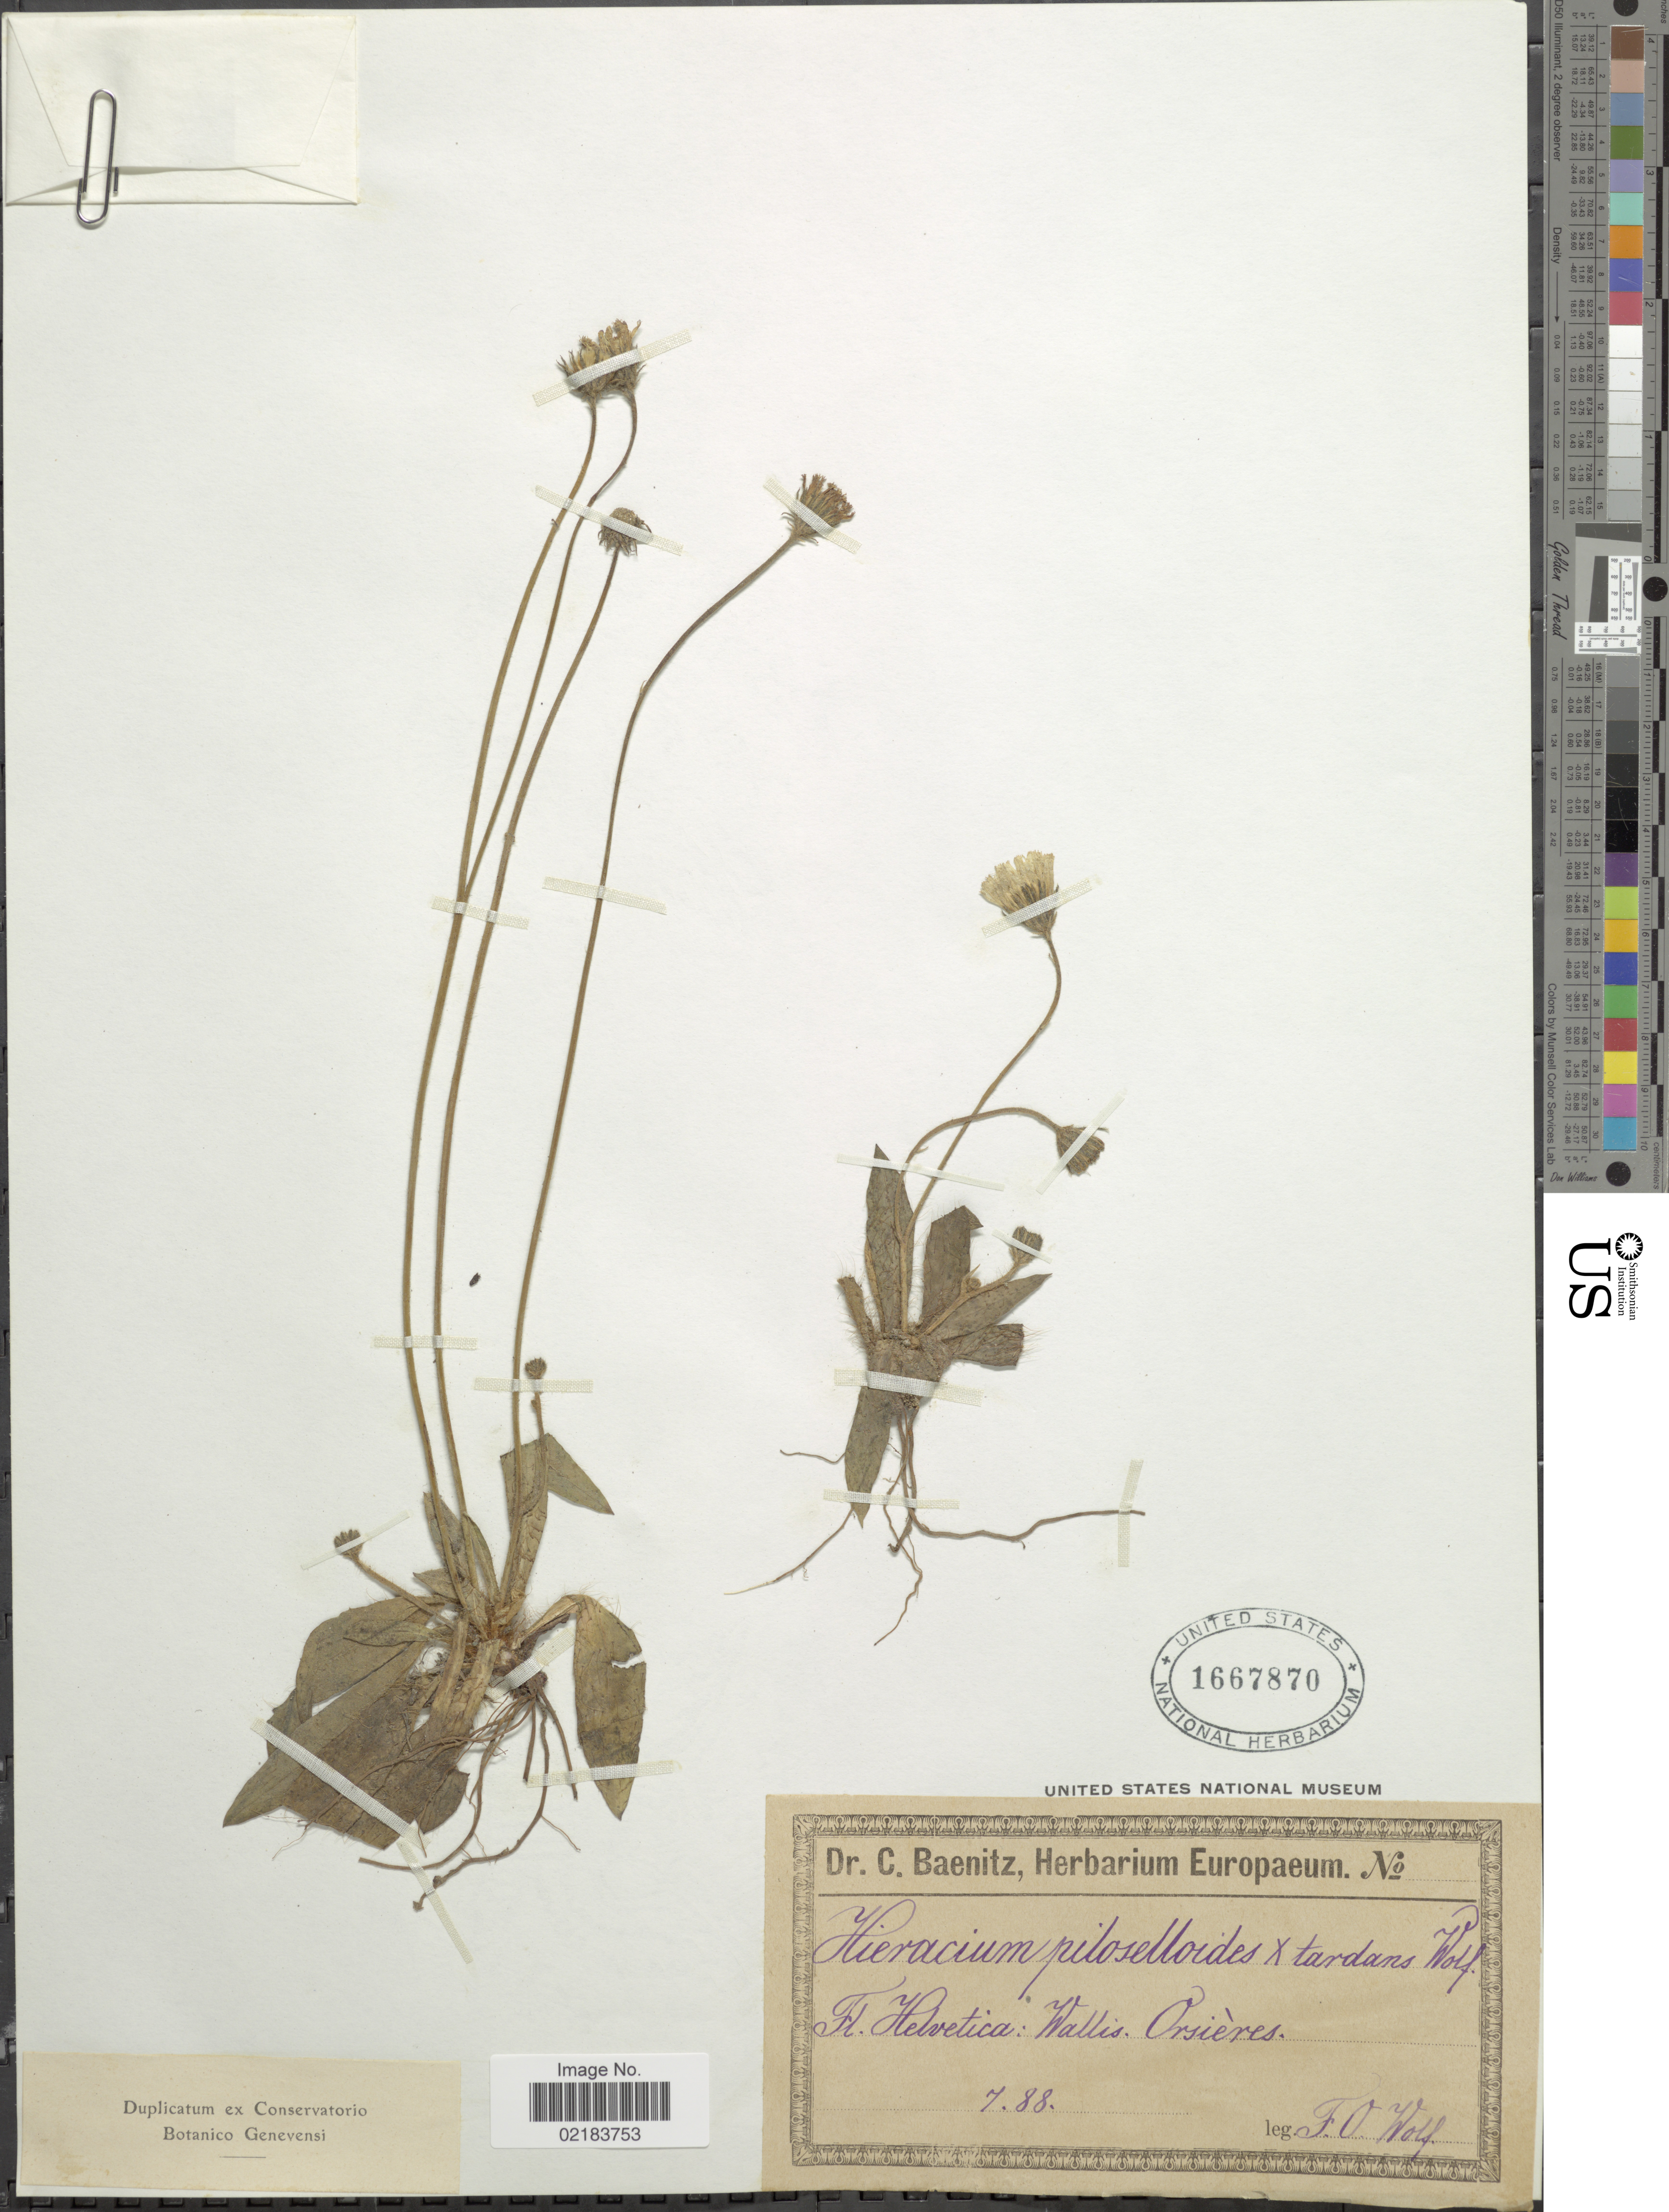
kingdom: Plantae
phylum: Tracheophyta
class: Magnoliopsida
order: Asterales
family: Asteraceae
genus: Pilosella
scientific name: Pilosella piloselloides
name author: (Vill.) Soják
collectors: F. Wolf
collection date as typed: Transcribed d/m/y: /7/88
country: Switzerland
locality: Helvetica: Wallis. Orsières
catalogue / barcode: US 1667870